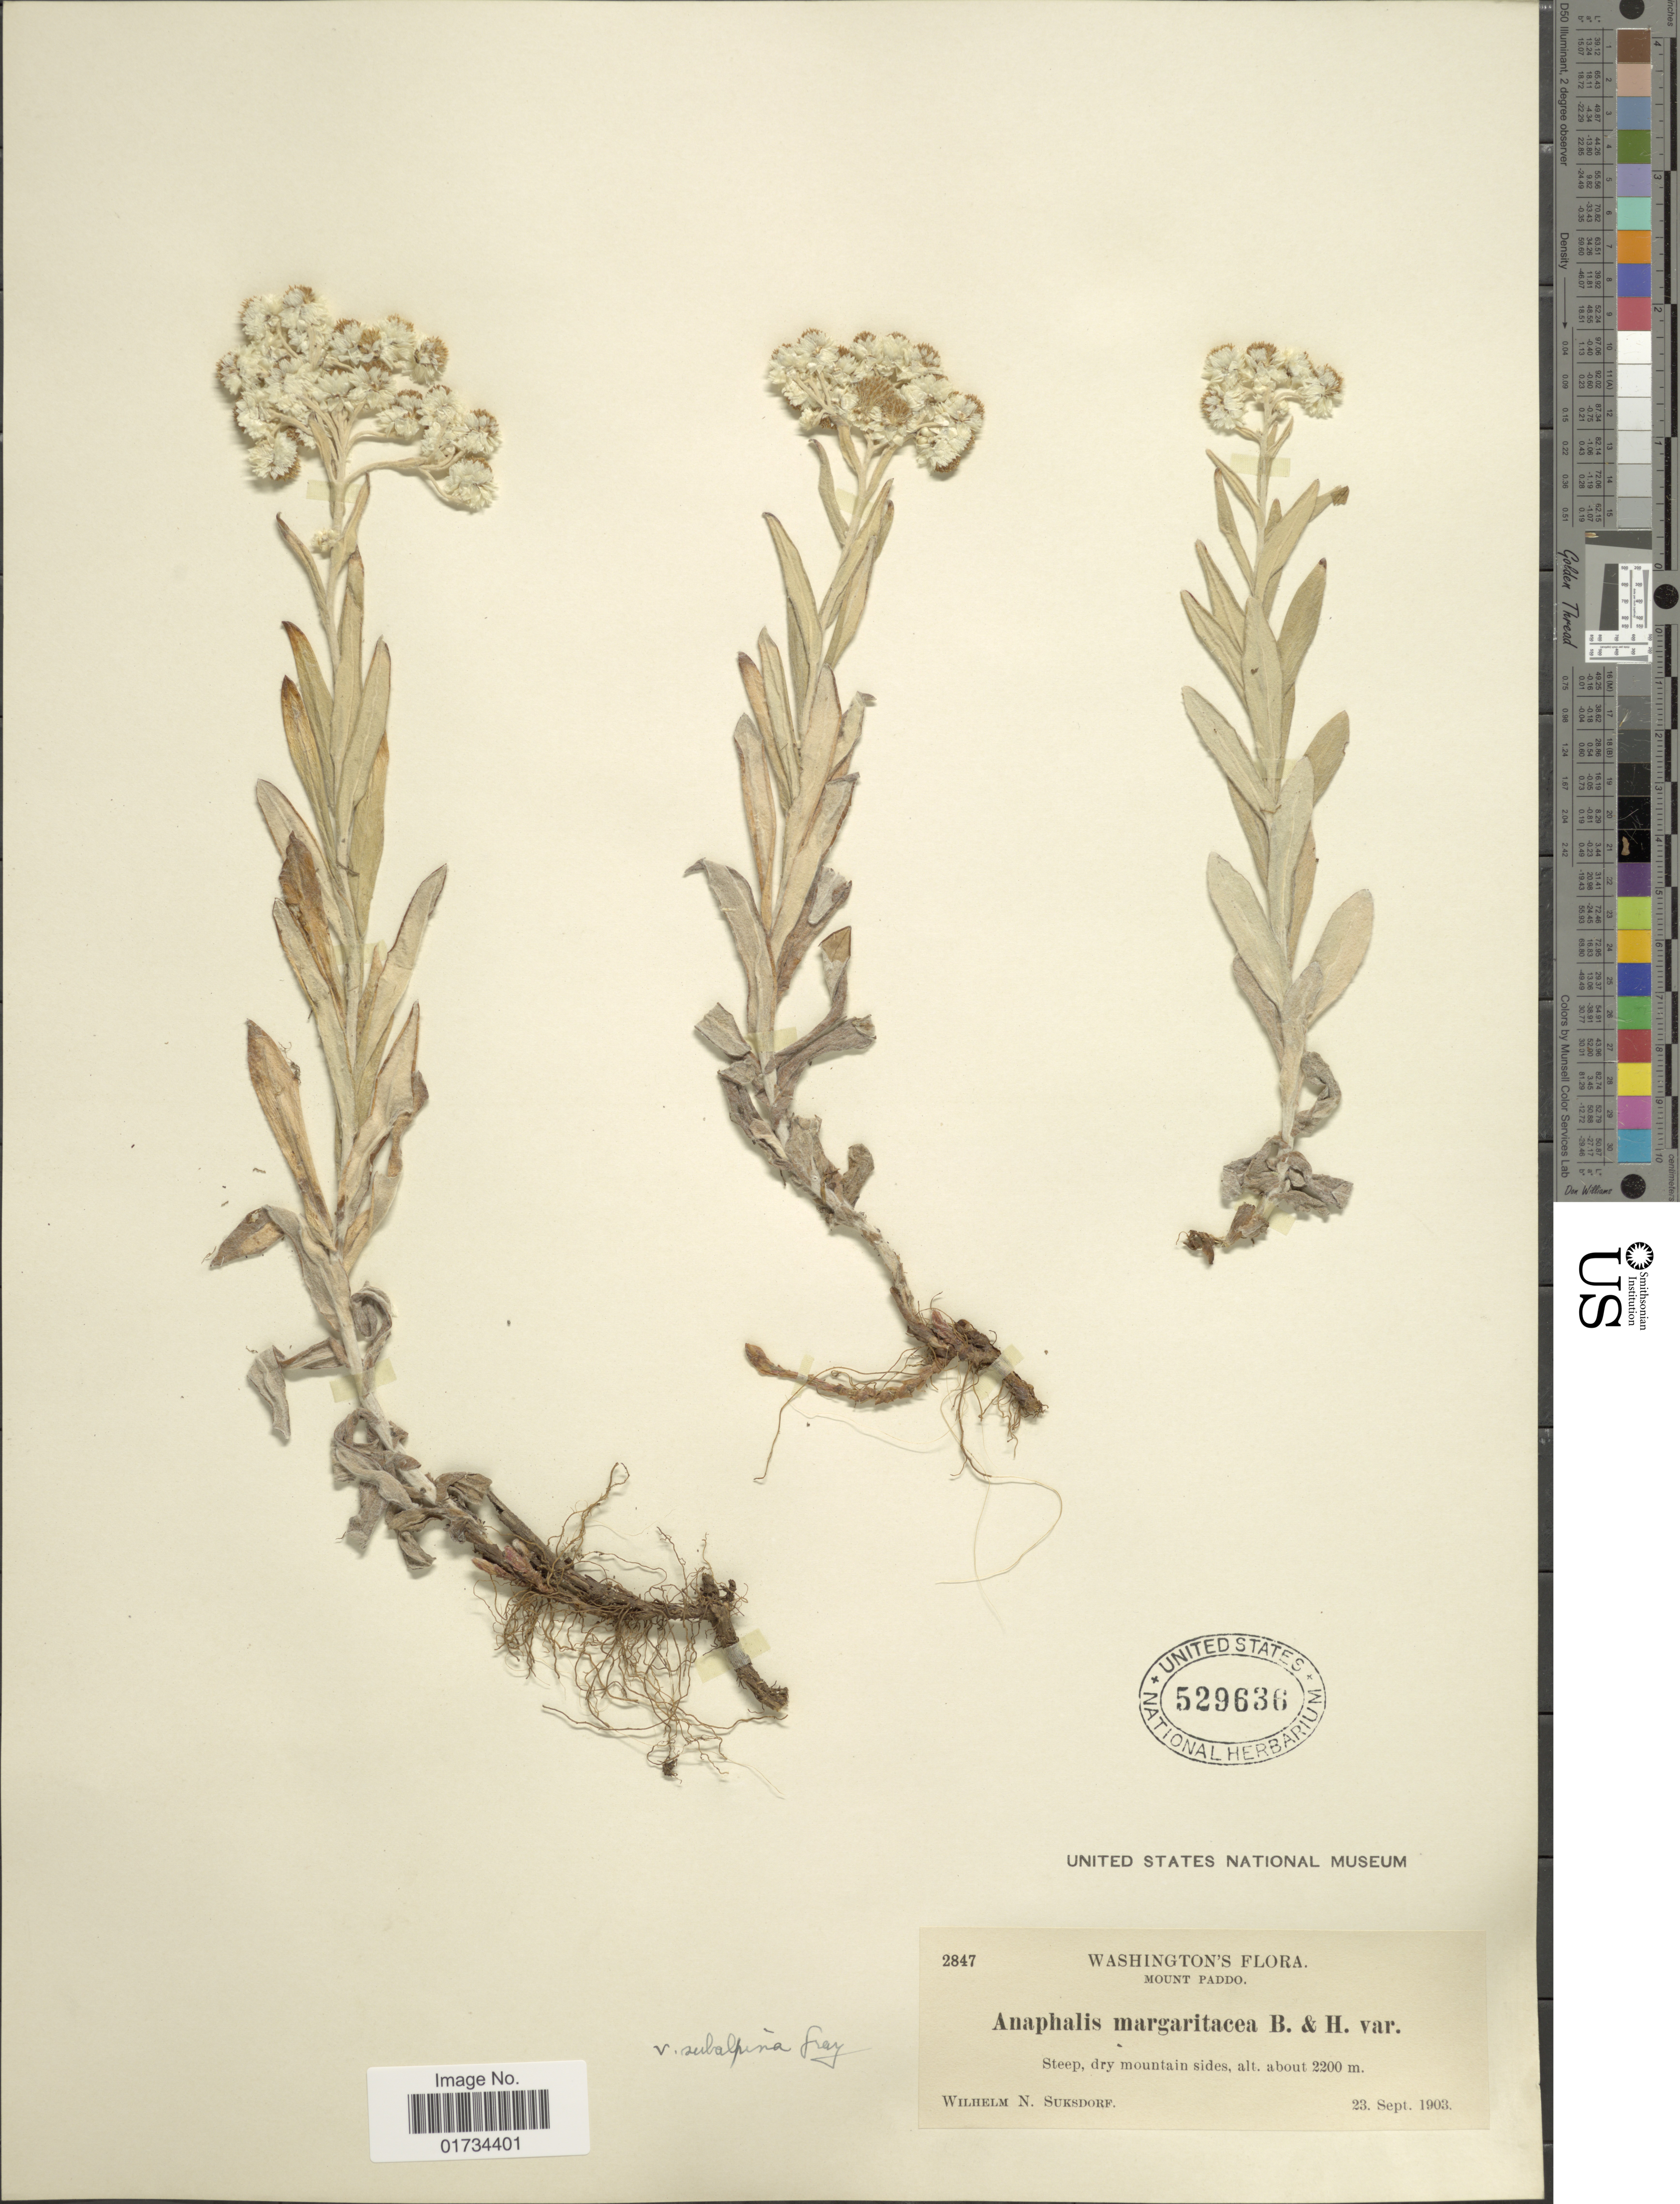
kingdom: Plantae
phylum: Tracheophyta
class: Magnoliopsida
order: Asterales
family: Asteraceae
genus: Anaphalis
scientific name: Anaphalis subalpina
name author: (A. Gray) Rydb.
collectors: W. N. Suksdorf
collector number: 2847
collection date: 1903-09-23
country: United States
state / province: Washington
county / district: Skamania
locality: Washington. Mount Paddo. Steep, dry mountain sides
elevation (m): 2200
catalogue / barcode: US 529636